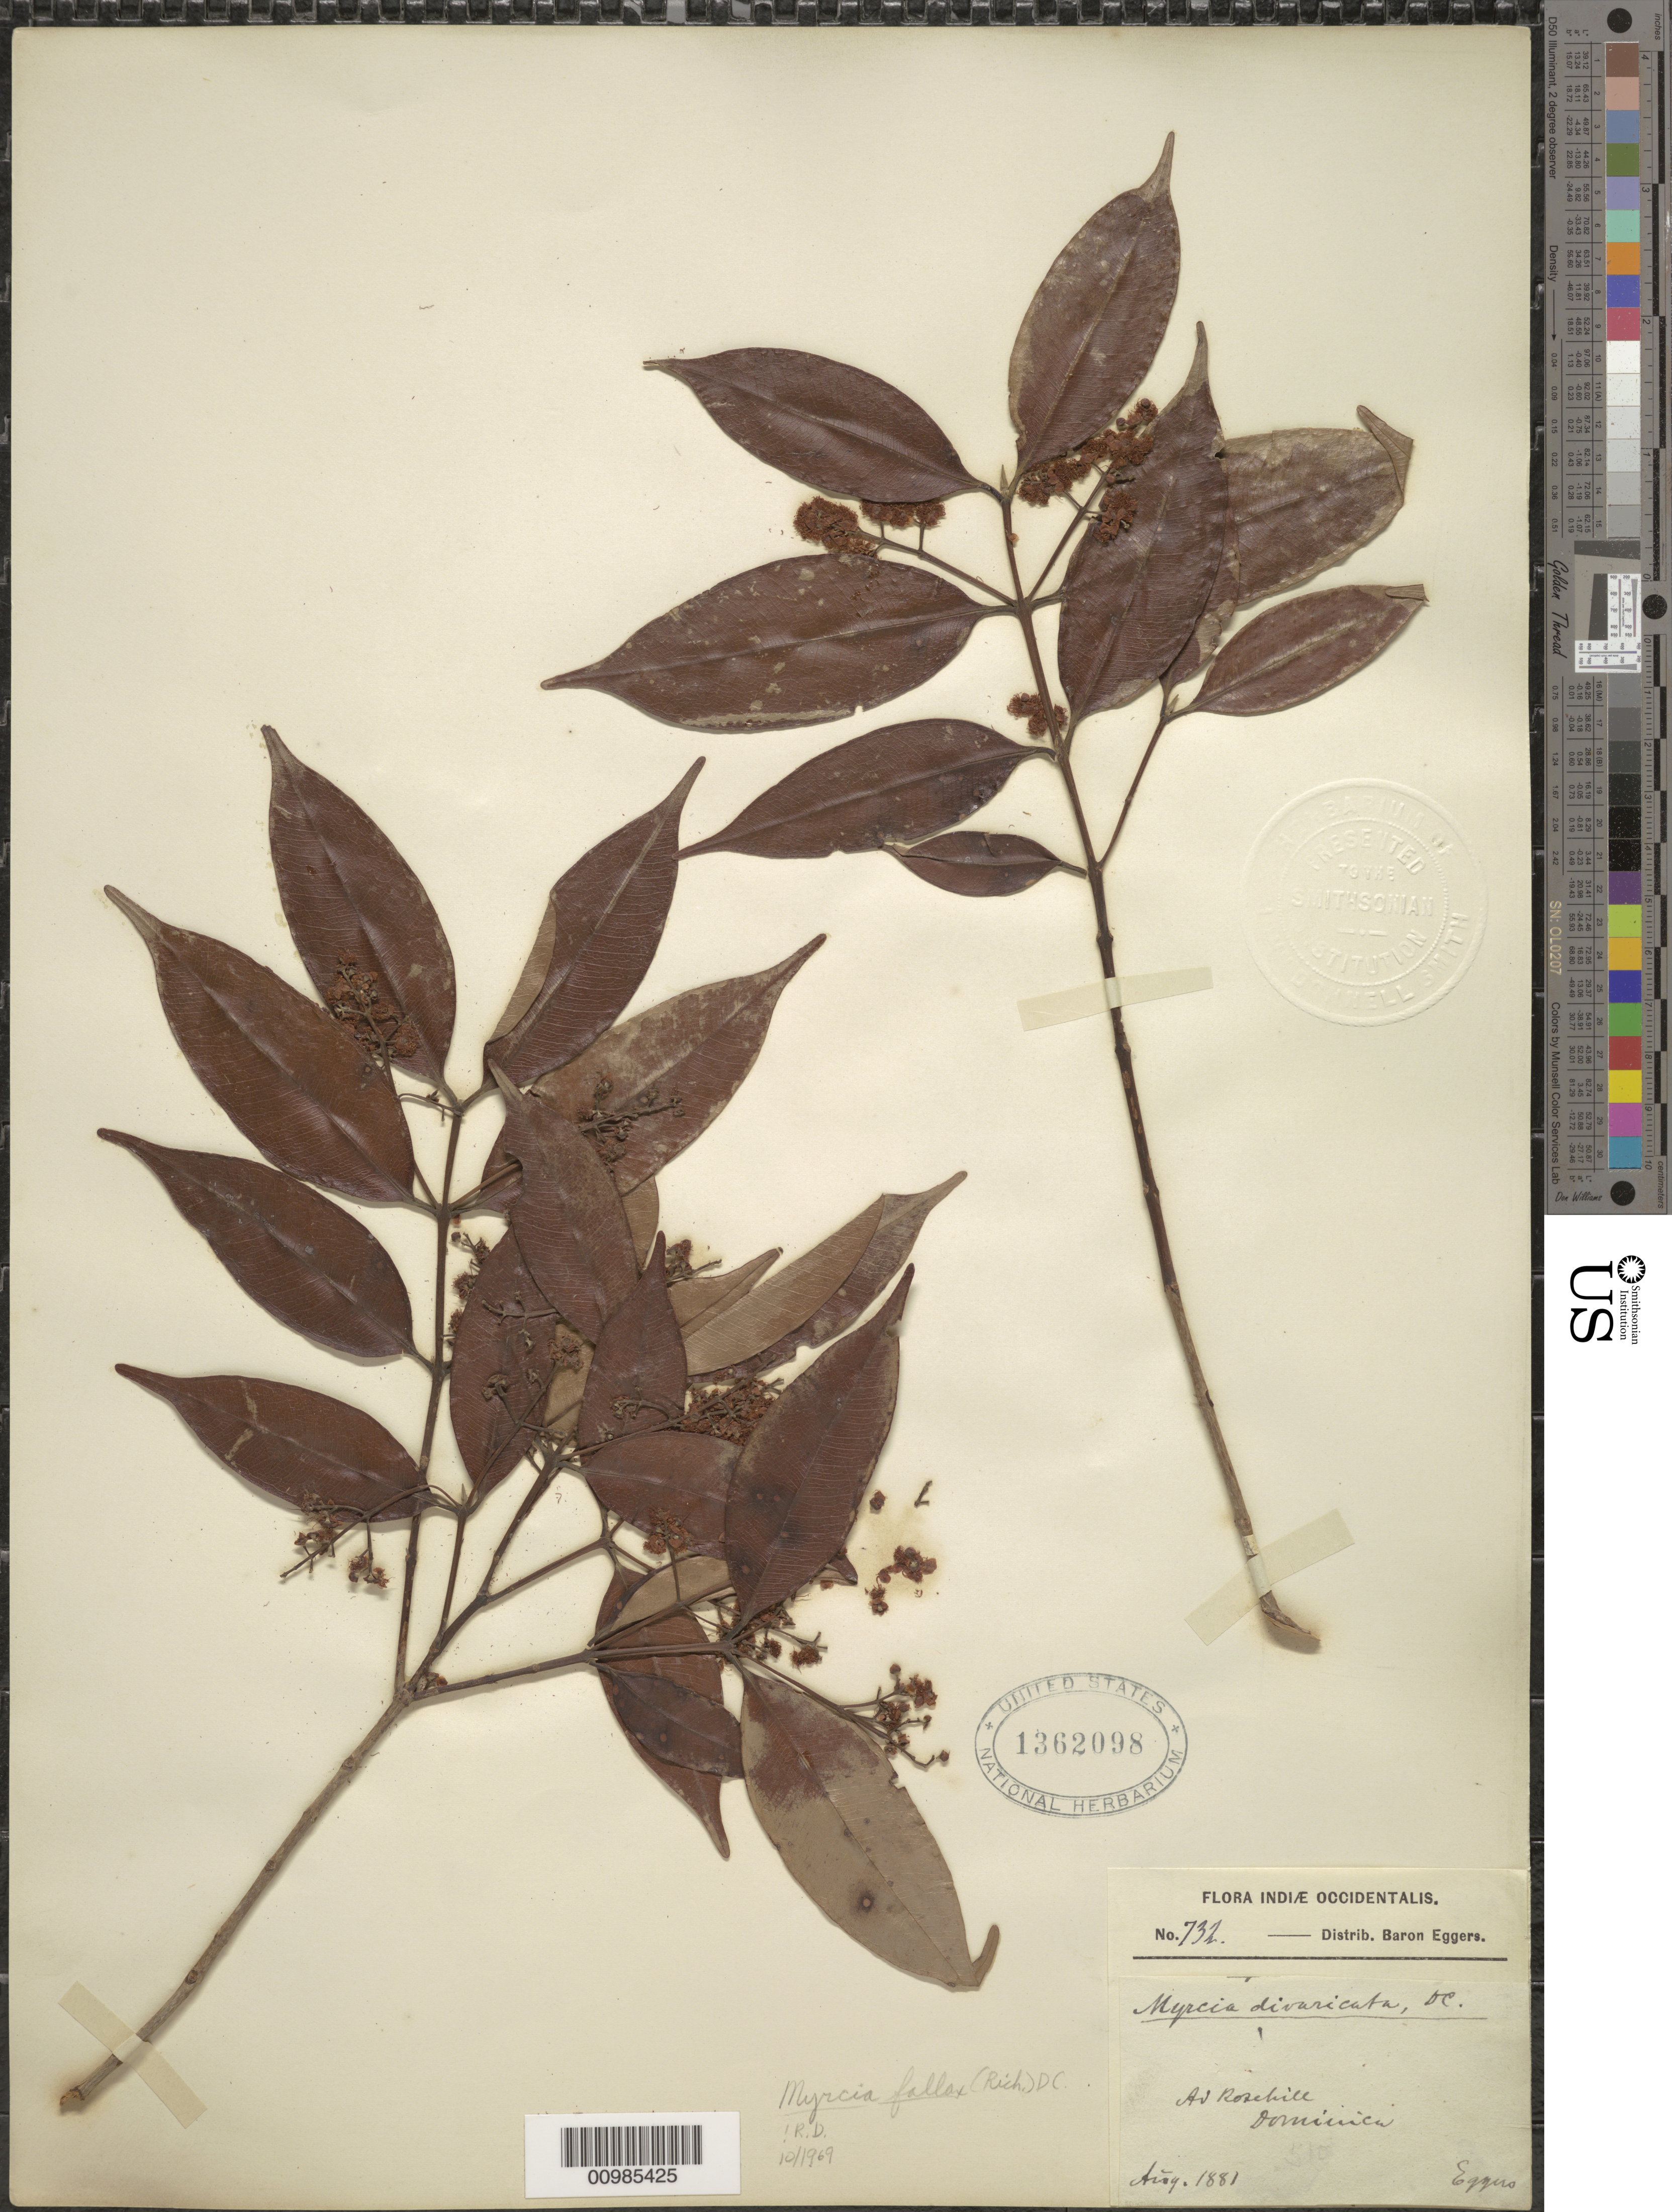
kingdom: Plantae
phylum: Tracheophyta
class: Magnoliopsida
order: Myrtales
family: Myrtaceae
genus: Myrcia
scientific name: Myrcia fallax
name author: (Rich.) DC.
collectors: H. F. A. von Eggers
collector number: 732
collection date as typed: Aug 1881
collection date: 1881-08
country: Dominica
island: Dominica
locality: Ad Rosehill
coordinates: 0 N, 0 E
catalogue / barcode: US 1362098